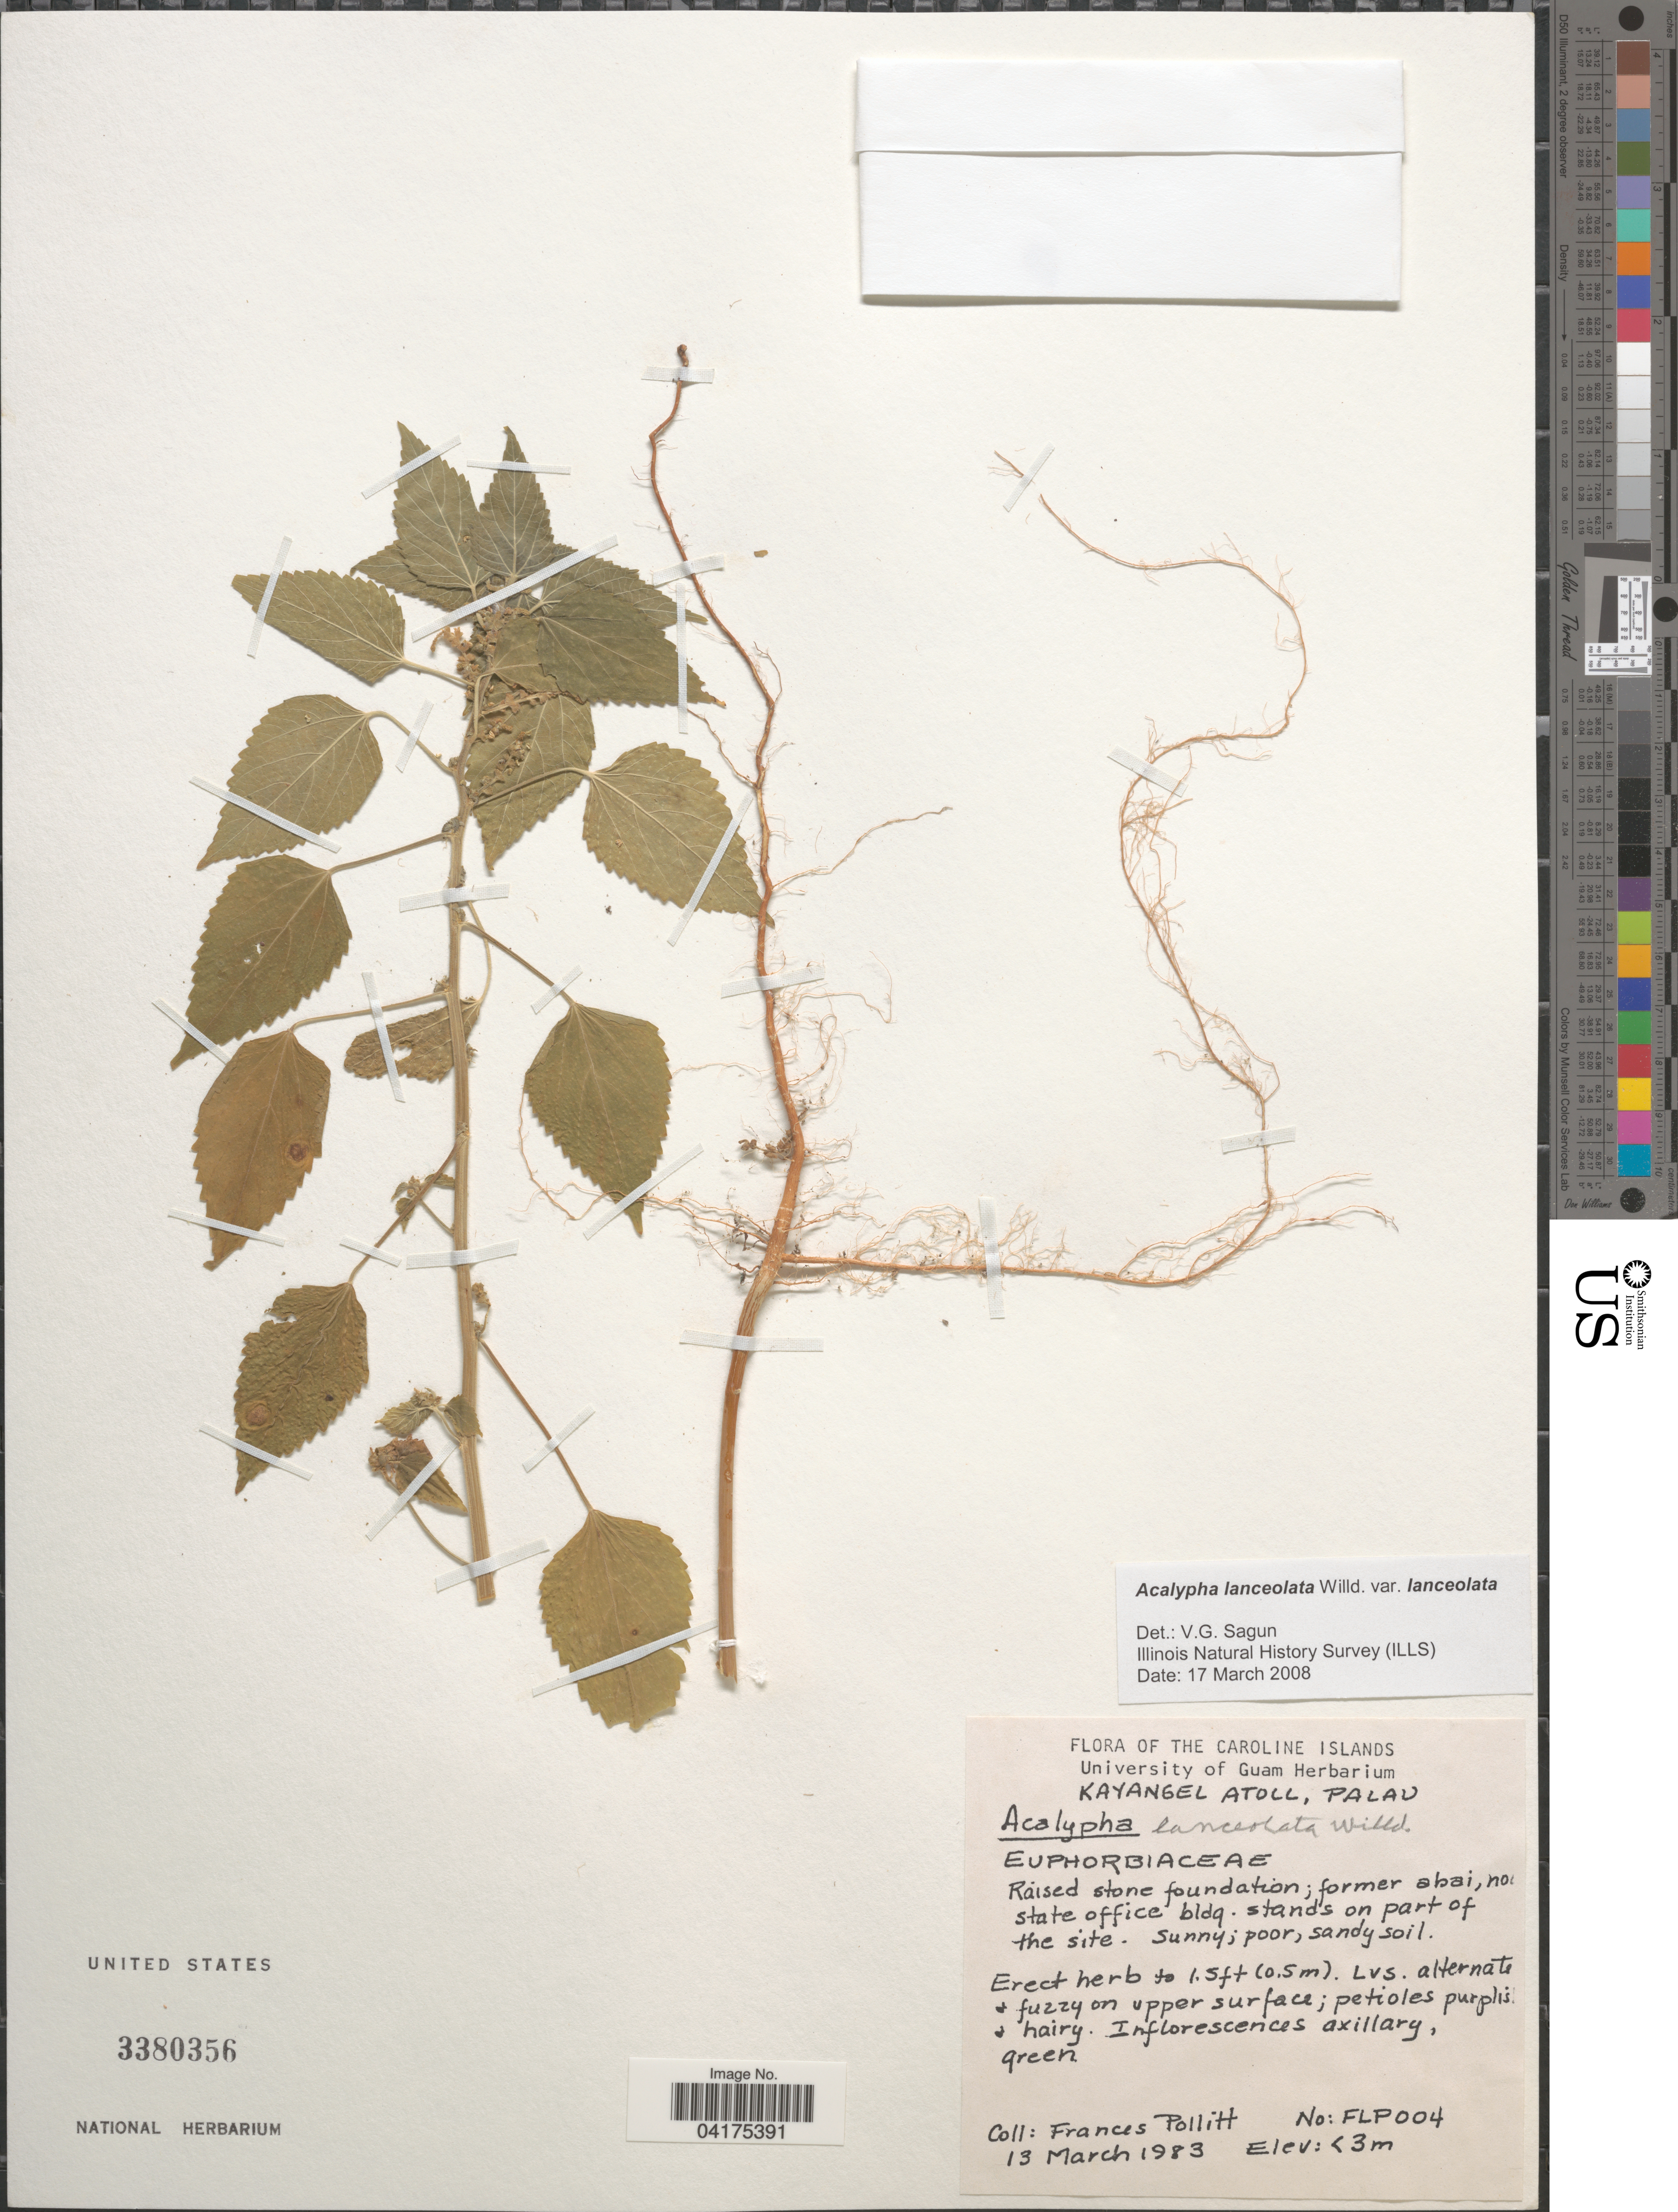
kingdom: Plantae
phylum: Tracheophyta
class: Magnoliopsida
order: Malpighiales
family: Euphorbiaceae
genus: Acalypha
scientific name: Acalypha lanceolata var. lanceolata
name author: Willd.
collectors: F. Pollitt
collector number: FLP004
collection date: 1983-03-13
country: Palau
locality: The Caroline Islands. Kayangel Atoll, Palau.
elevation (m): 3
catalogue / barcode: US 3380356